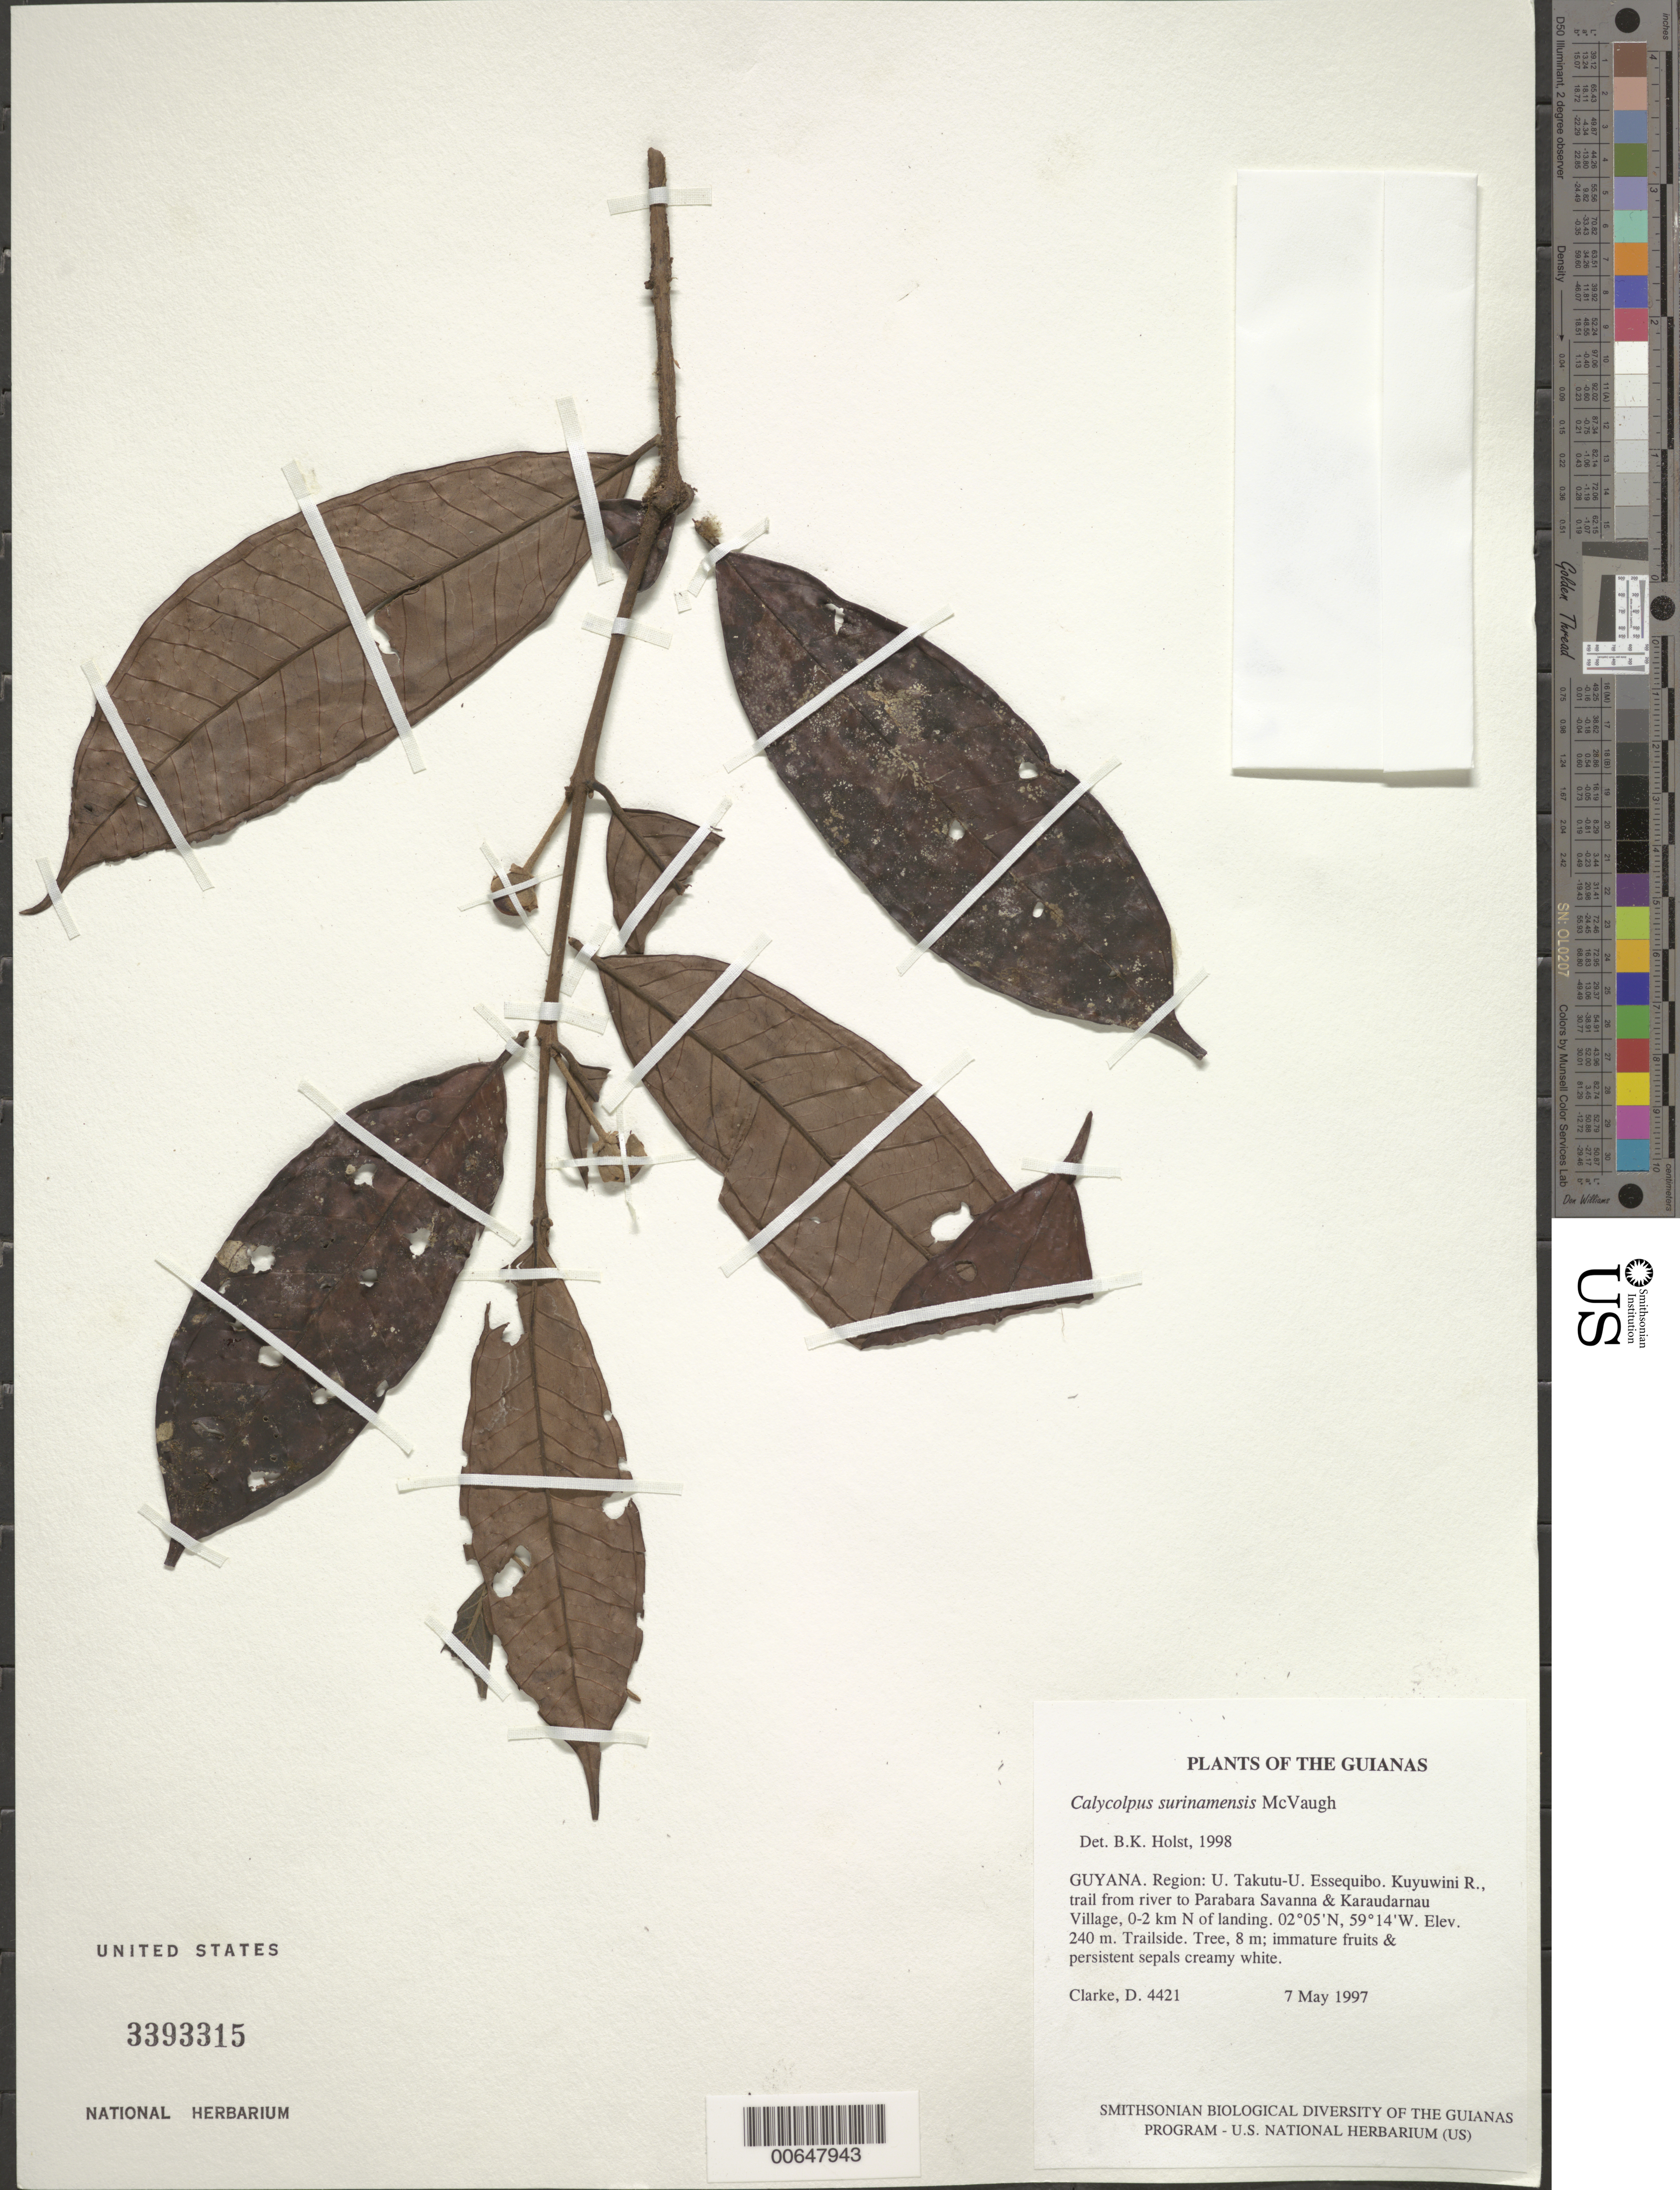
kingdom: Plantae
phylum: Tracheophyta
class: Magnoliopsida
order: Myrtales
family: Myrtaceae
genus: Calycolpus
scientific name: Calycolpus surinamensis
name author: McVaugh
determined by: Holst, Bruce K.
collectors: H. D. Clarke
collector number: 4421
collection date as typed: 7 May 1997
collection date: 1997-05-07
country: Guyana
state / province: U. Takutu-U. Essequibo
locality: Kuyuwini R., trail from river to Parabara Savanna & Karaudarnau Village, 0-2 km N of landing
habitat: Trailside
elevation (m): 240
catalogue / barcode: US 3393315